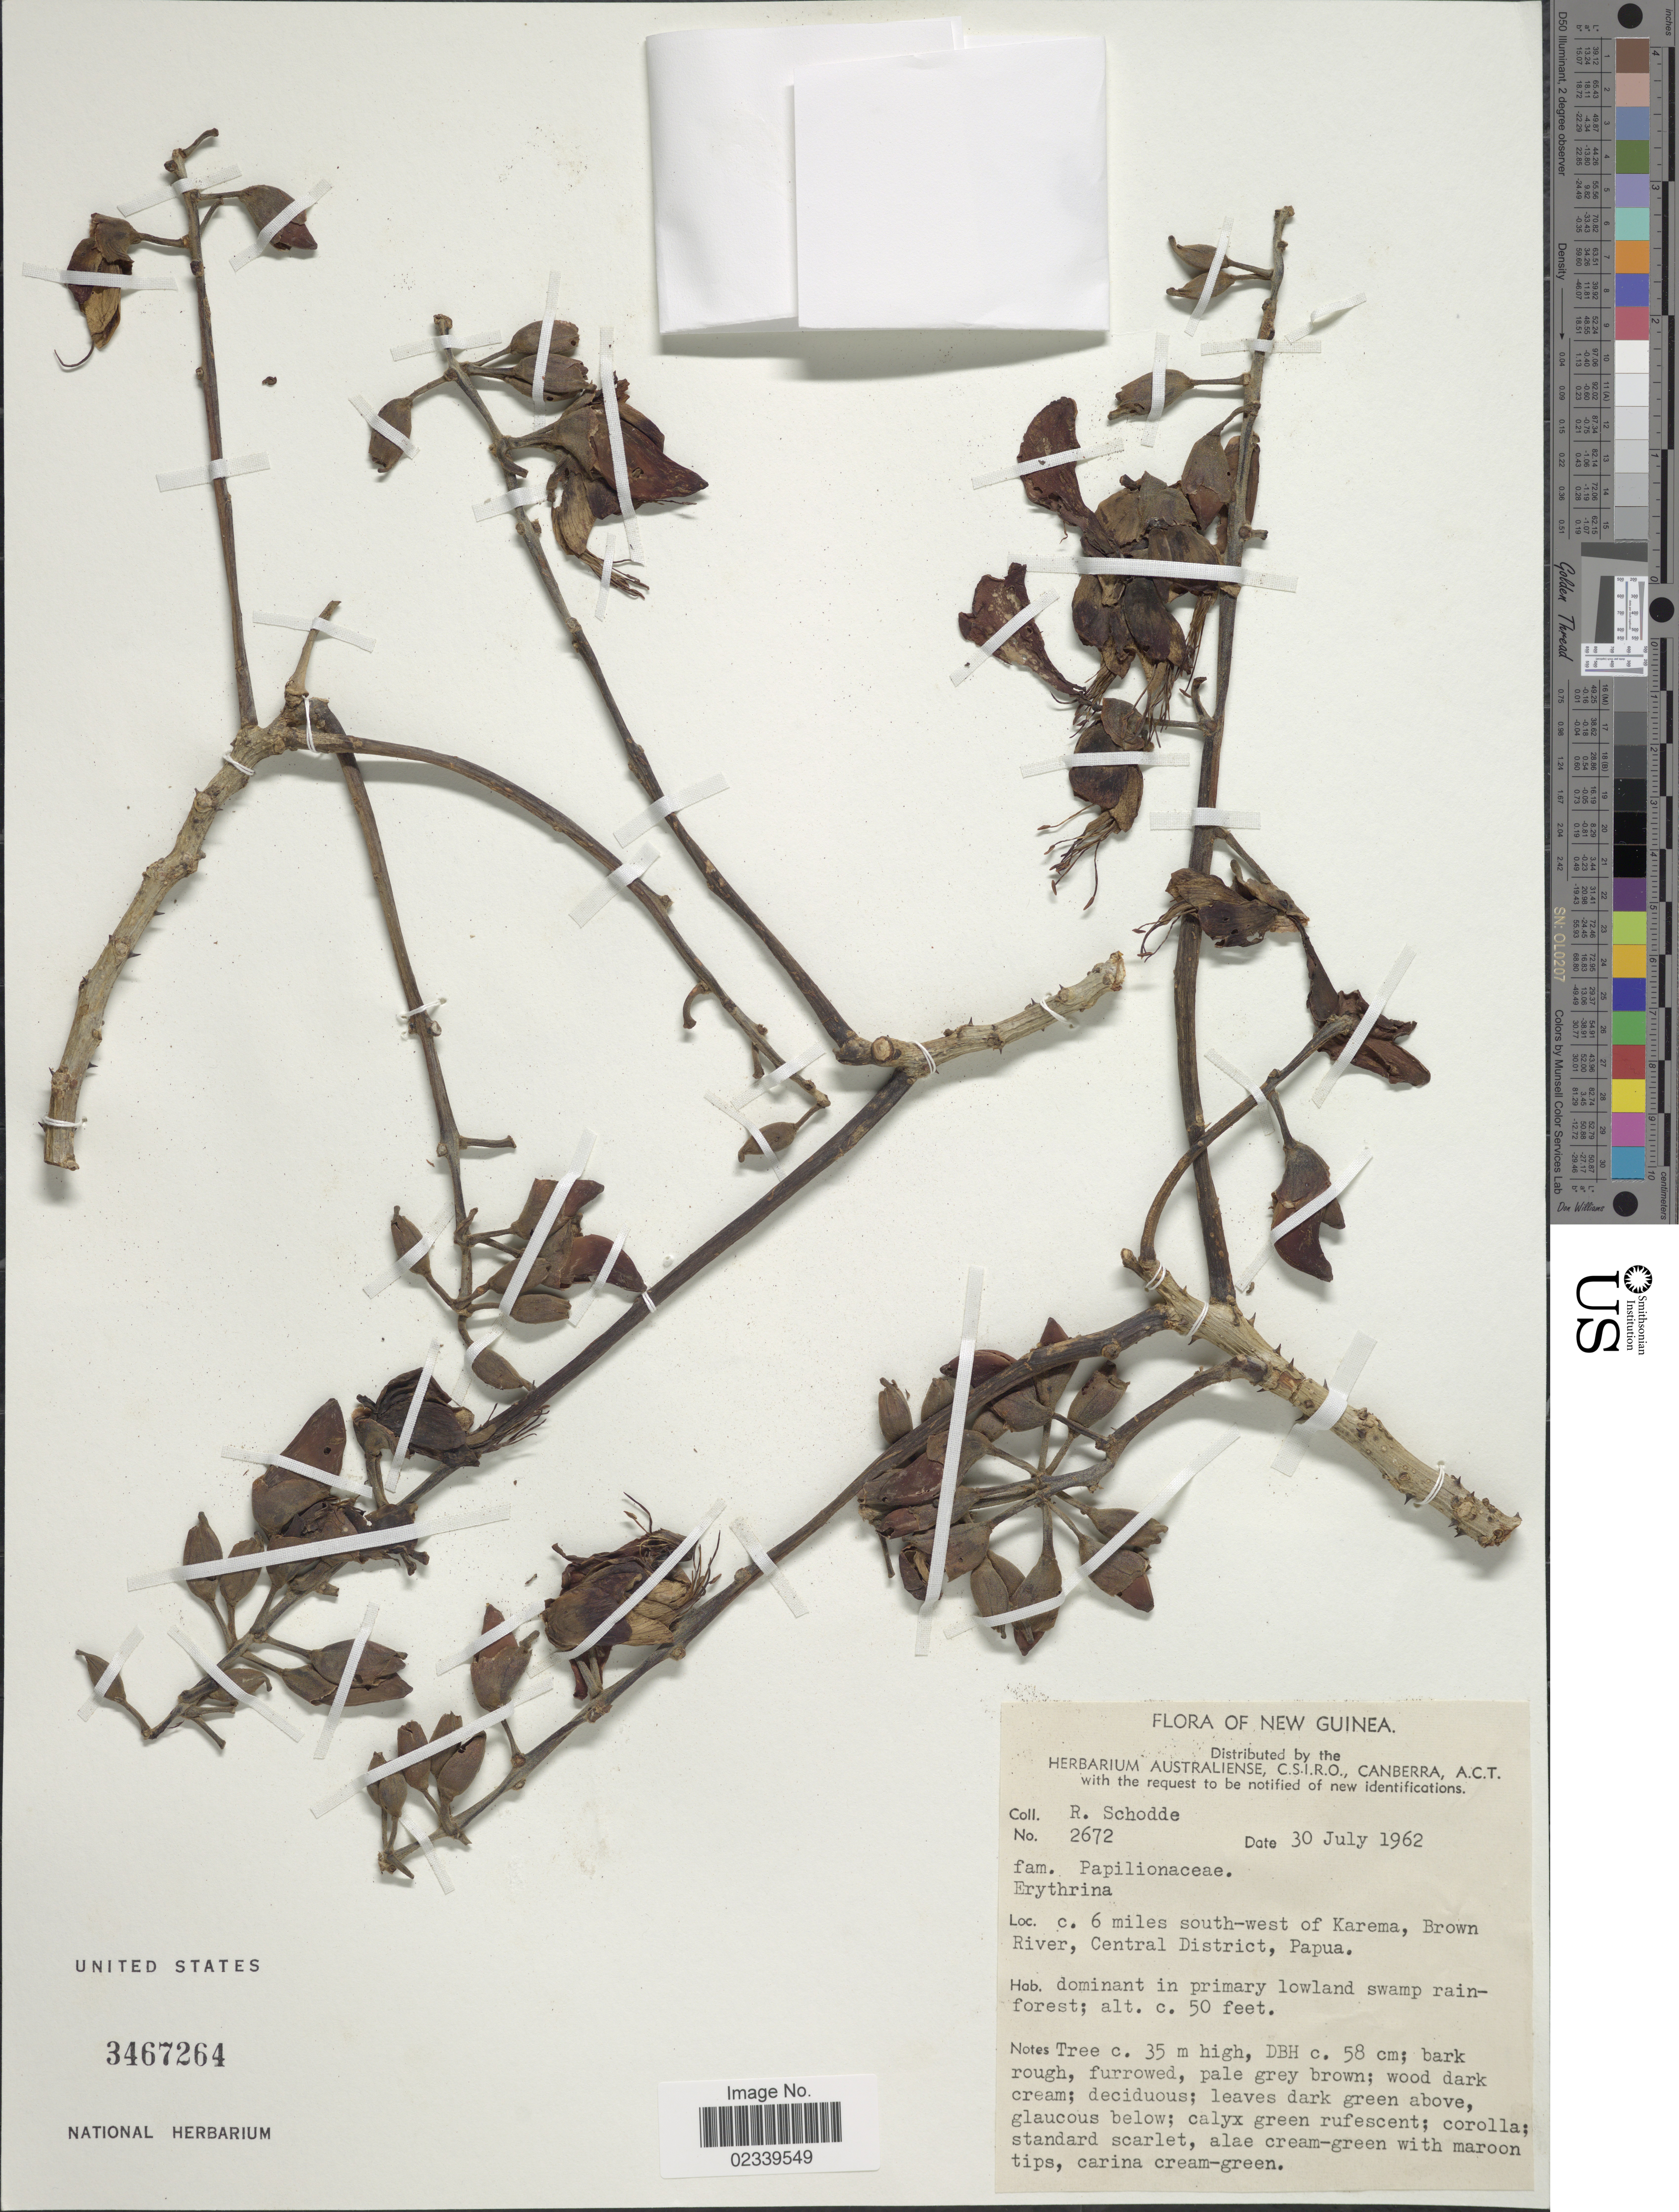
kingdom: Plantae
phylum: Tracheophyta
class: Magnoliopsida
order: Fabales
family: Fabaceae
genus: Erythrina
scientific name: Erythrina sp.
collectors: R. Schodde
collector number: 2672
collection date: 1962-07-30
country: Papua New Guinea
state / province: Central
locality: New Guinea, 6 miles south-west of Karema, Brown River, Central District, Papua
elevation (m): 15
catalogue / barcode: US 3467264